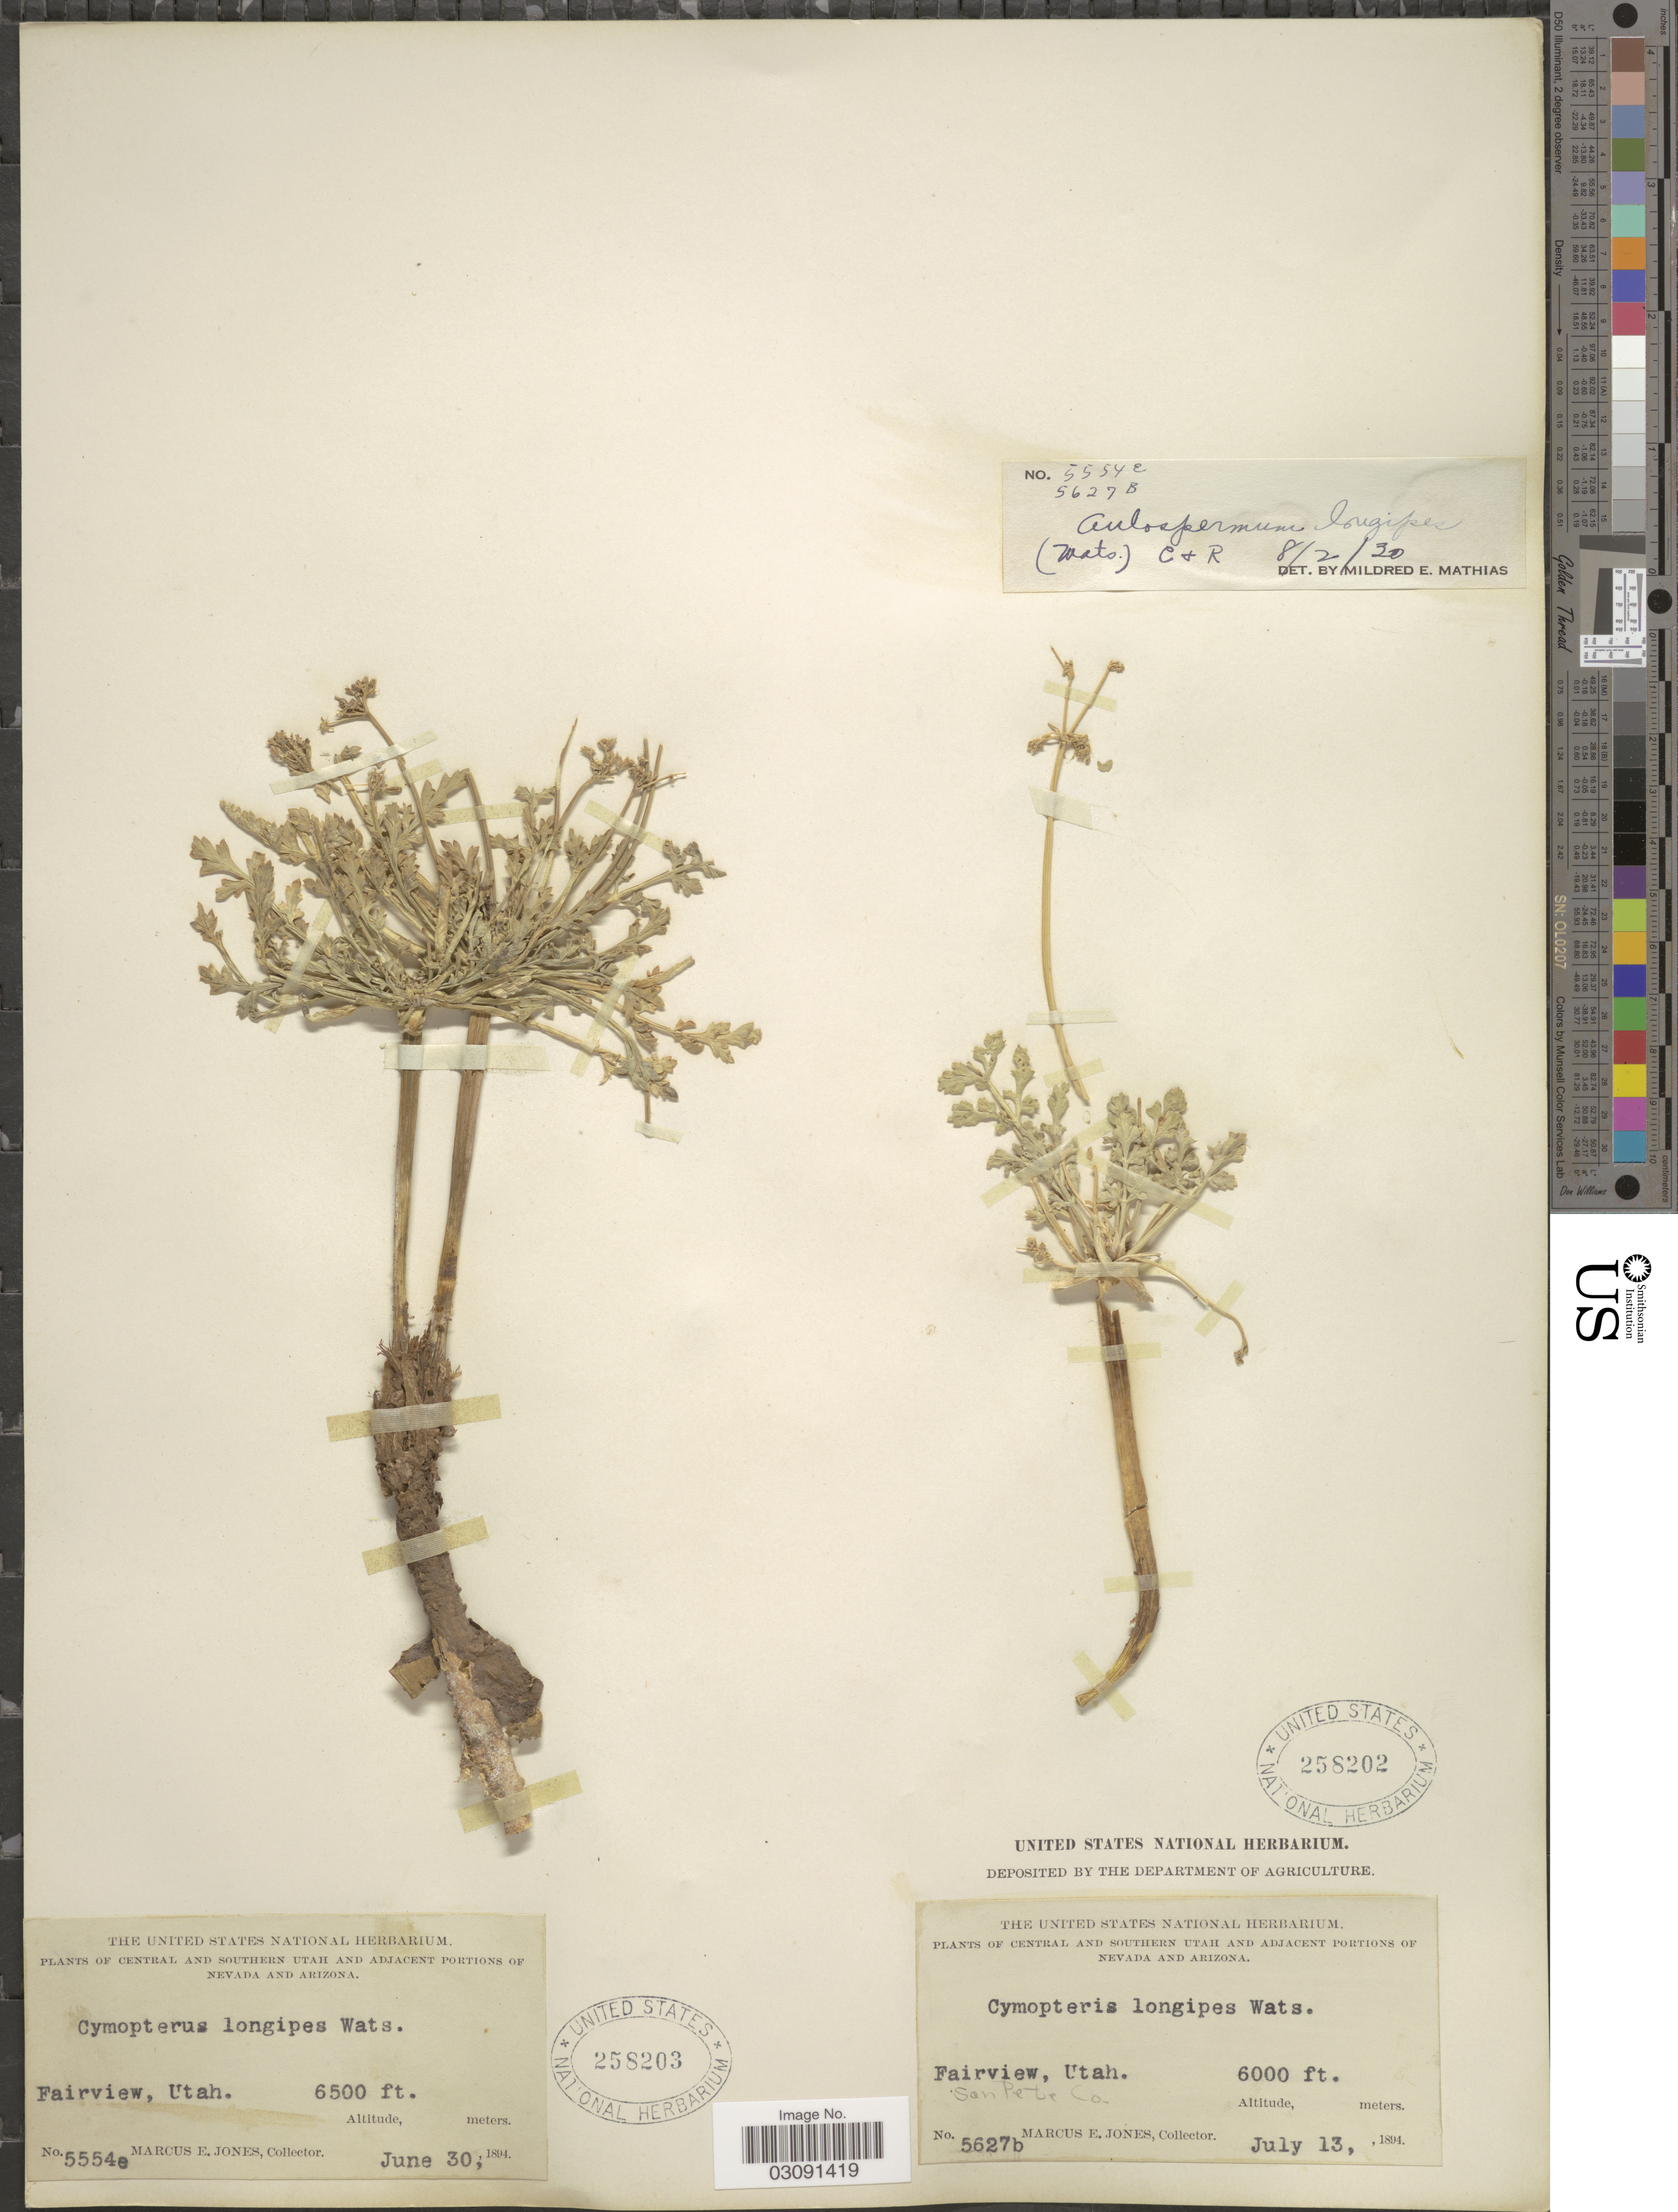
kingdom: Plantae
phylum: Tracheophyta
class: Magnoliopsida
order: Apiales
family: Apiaceae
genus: Cymopterus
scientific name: Cymopterus longipes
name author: S. Watson in C. King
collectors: M. E. Jones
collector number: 5627b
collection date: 1894-07-13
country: United States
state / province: Utah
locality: Central and Southern Utah. Fairview. San Pete Co.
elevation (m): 1829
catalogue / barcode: US 258202